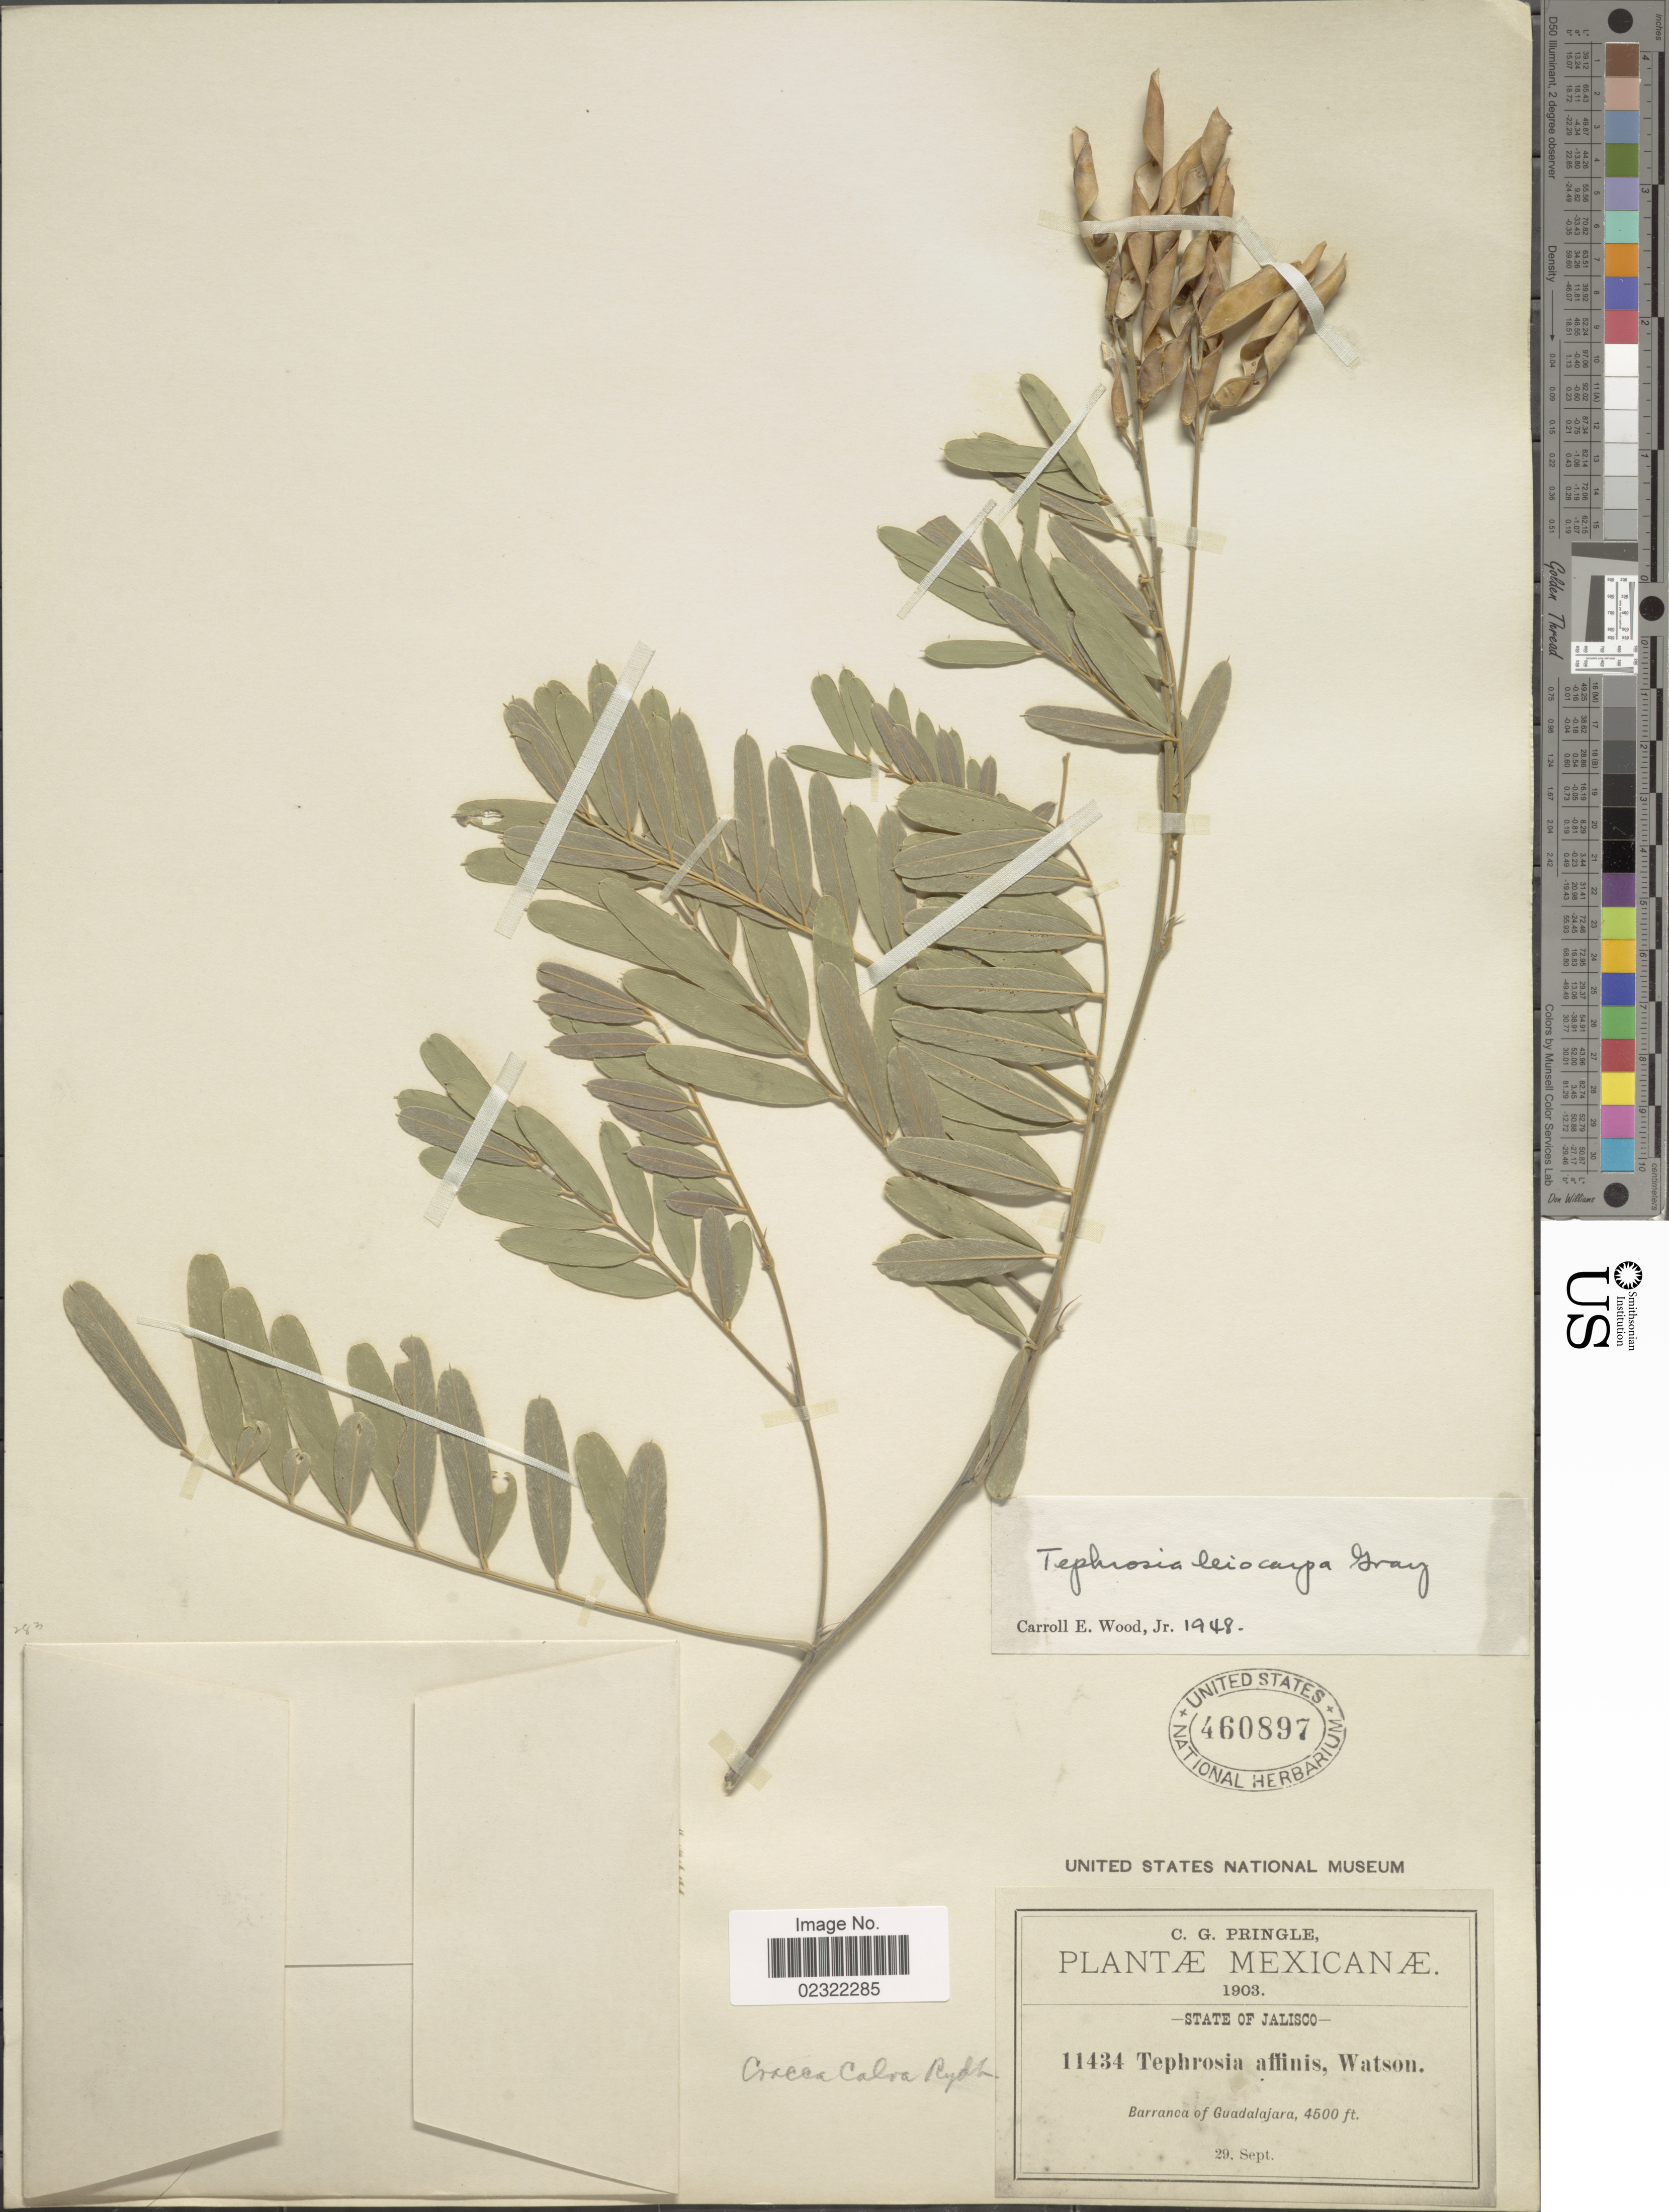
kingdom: Plantae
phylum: Tracheophyta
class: Magnoliopsida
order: Fabales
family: Fabaceae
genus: Tephrosia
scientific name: Tephrosia leiocarpa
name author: A. Gray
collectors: C. G. Pringle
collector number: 11434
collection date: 1903-09-29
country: Mexico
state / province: Jalisco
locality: State of Jalisco, Barranca of Guadalajara.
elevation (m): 1372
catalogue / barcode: US 460897